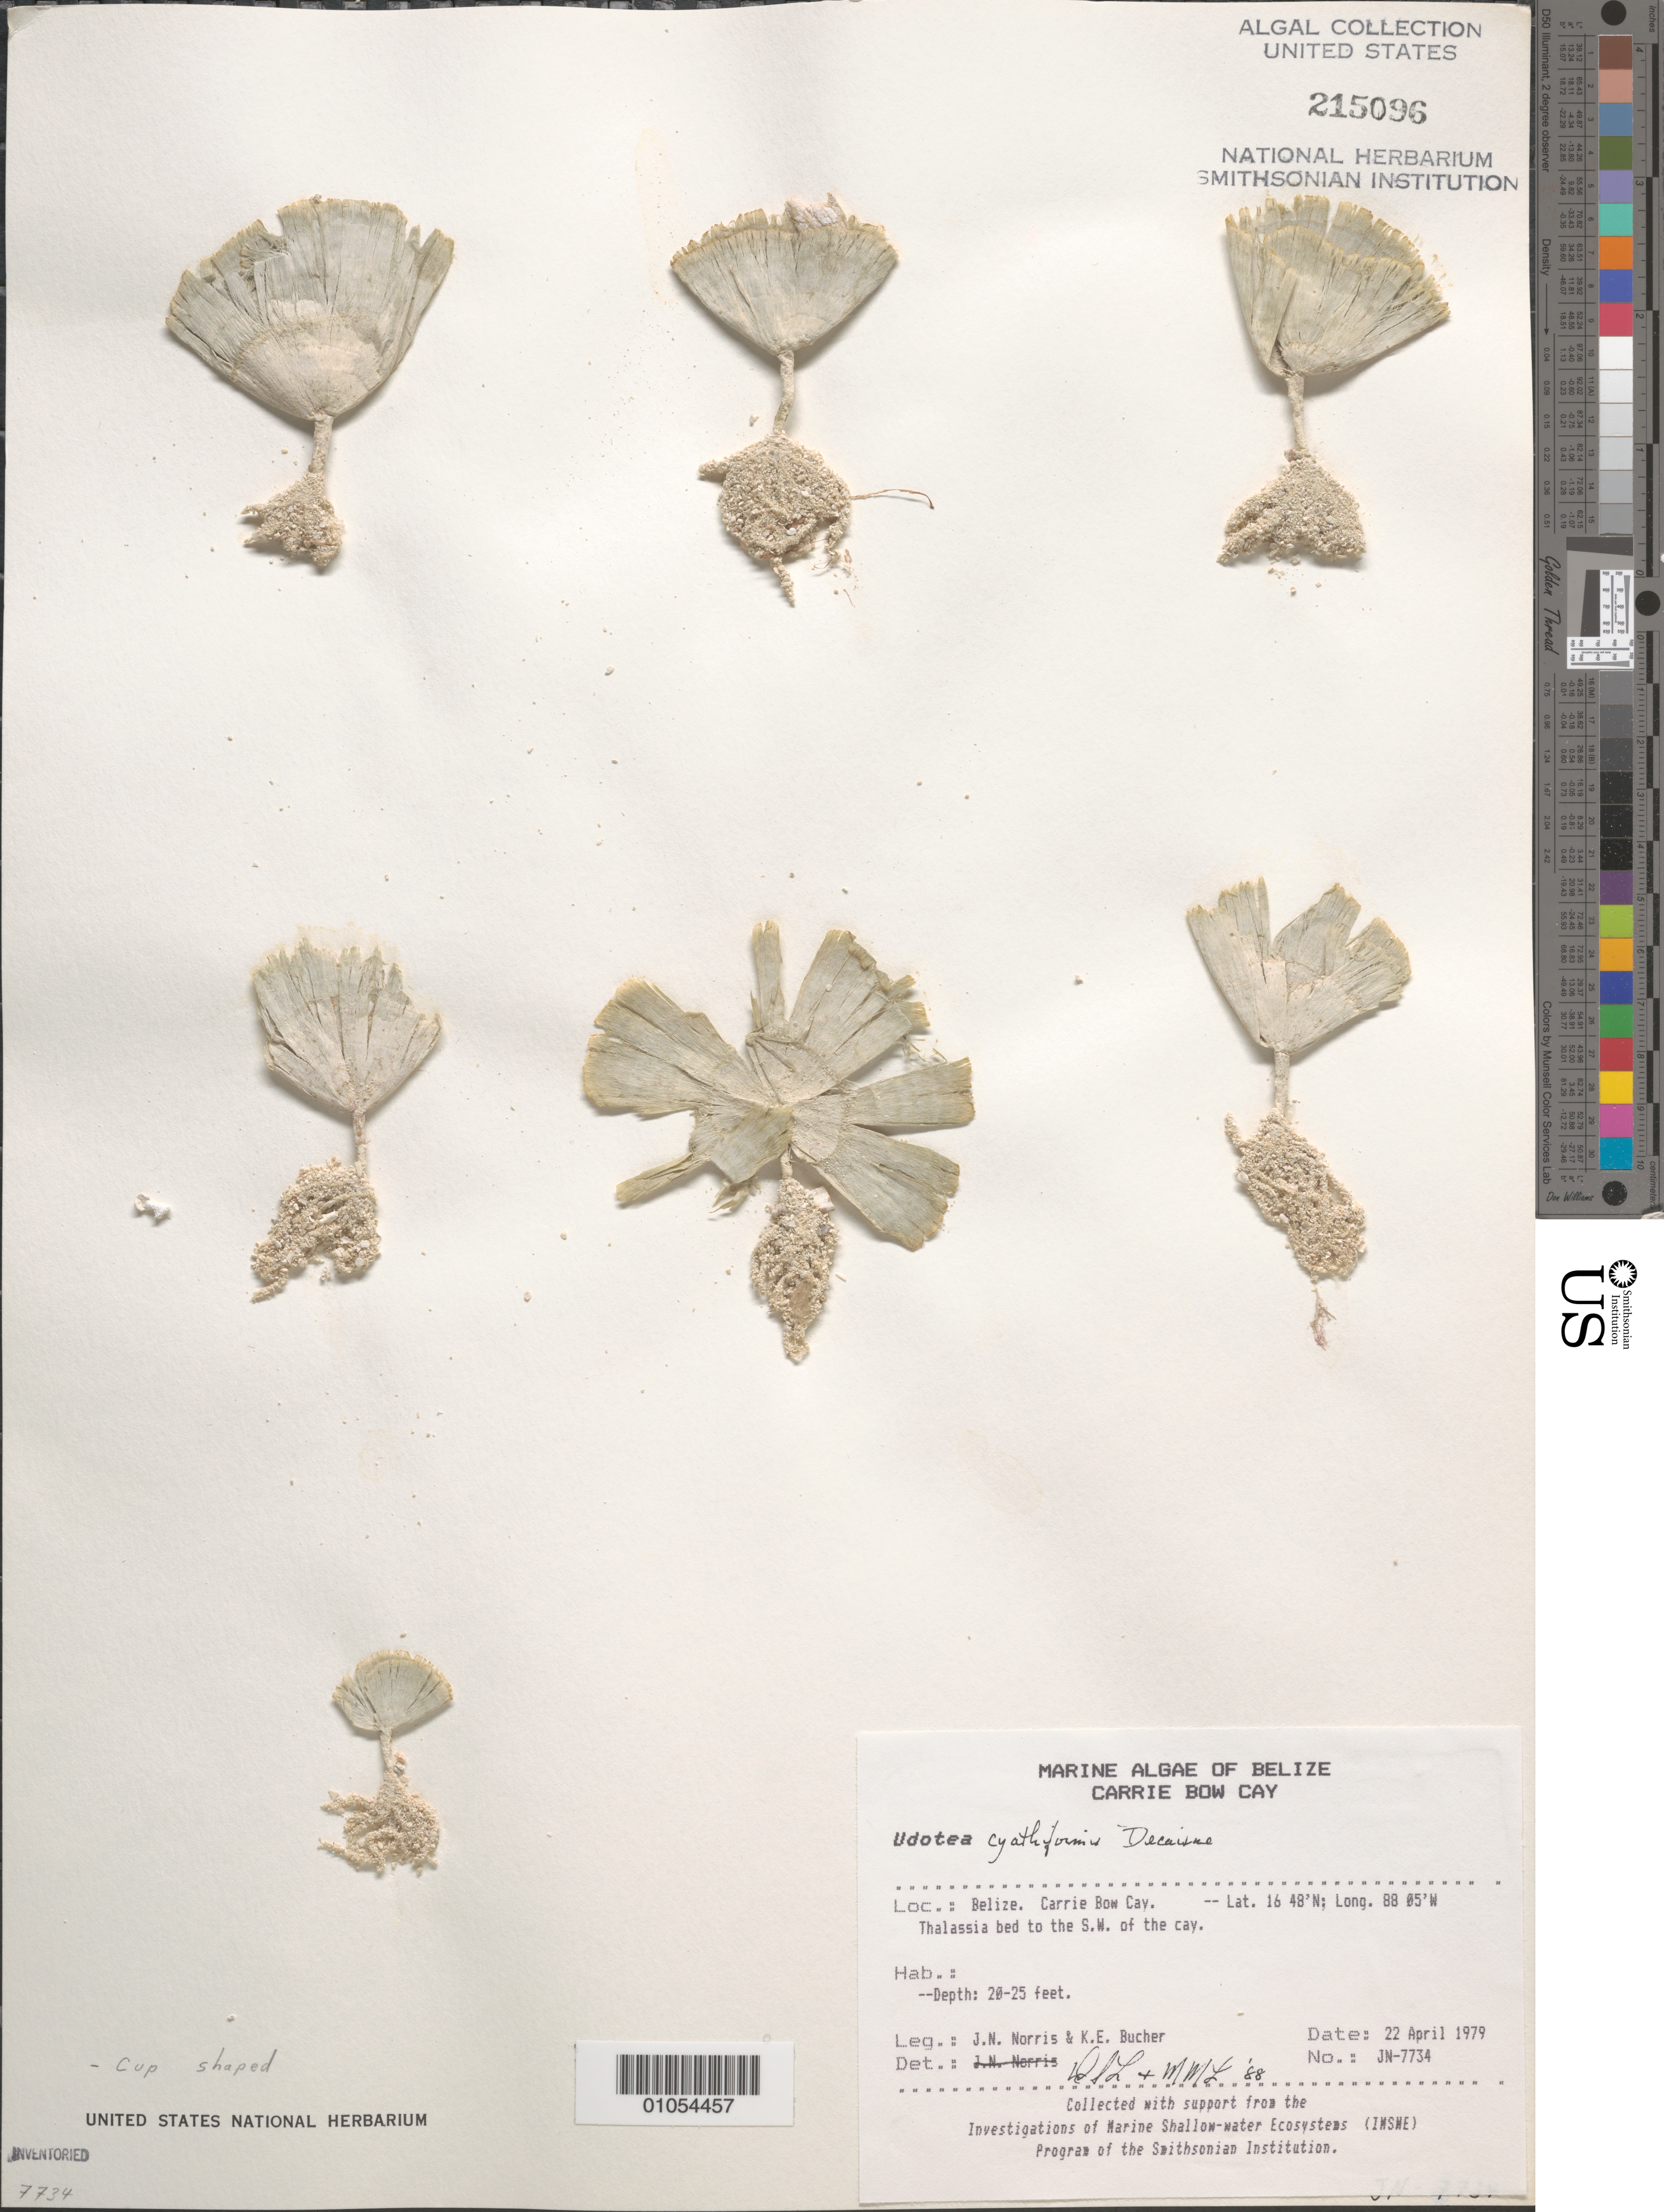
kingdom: Plantae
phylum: Chlorophyta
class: Ulvophyceae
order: Bryopsidales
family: Udoteaceae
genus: Udotea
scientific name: Udotea cyathiformis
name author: Decne.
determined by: Littler, D. S.; Littler, M. M.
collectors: J. N. Norris & K. E. Bucher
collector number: JN-7734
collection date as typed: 22 Apr 1979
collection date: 1979-04-22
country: Belize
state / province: Stann Creek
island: Carrie Bow Cay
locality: Thalassia bed southwest of the cay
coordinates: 16 48'N, 88 05'W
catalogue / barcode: US 215096